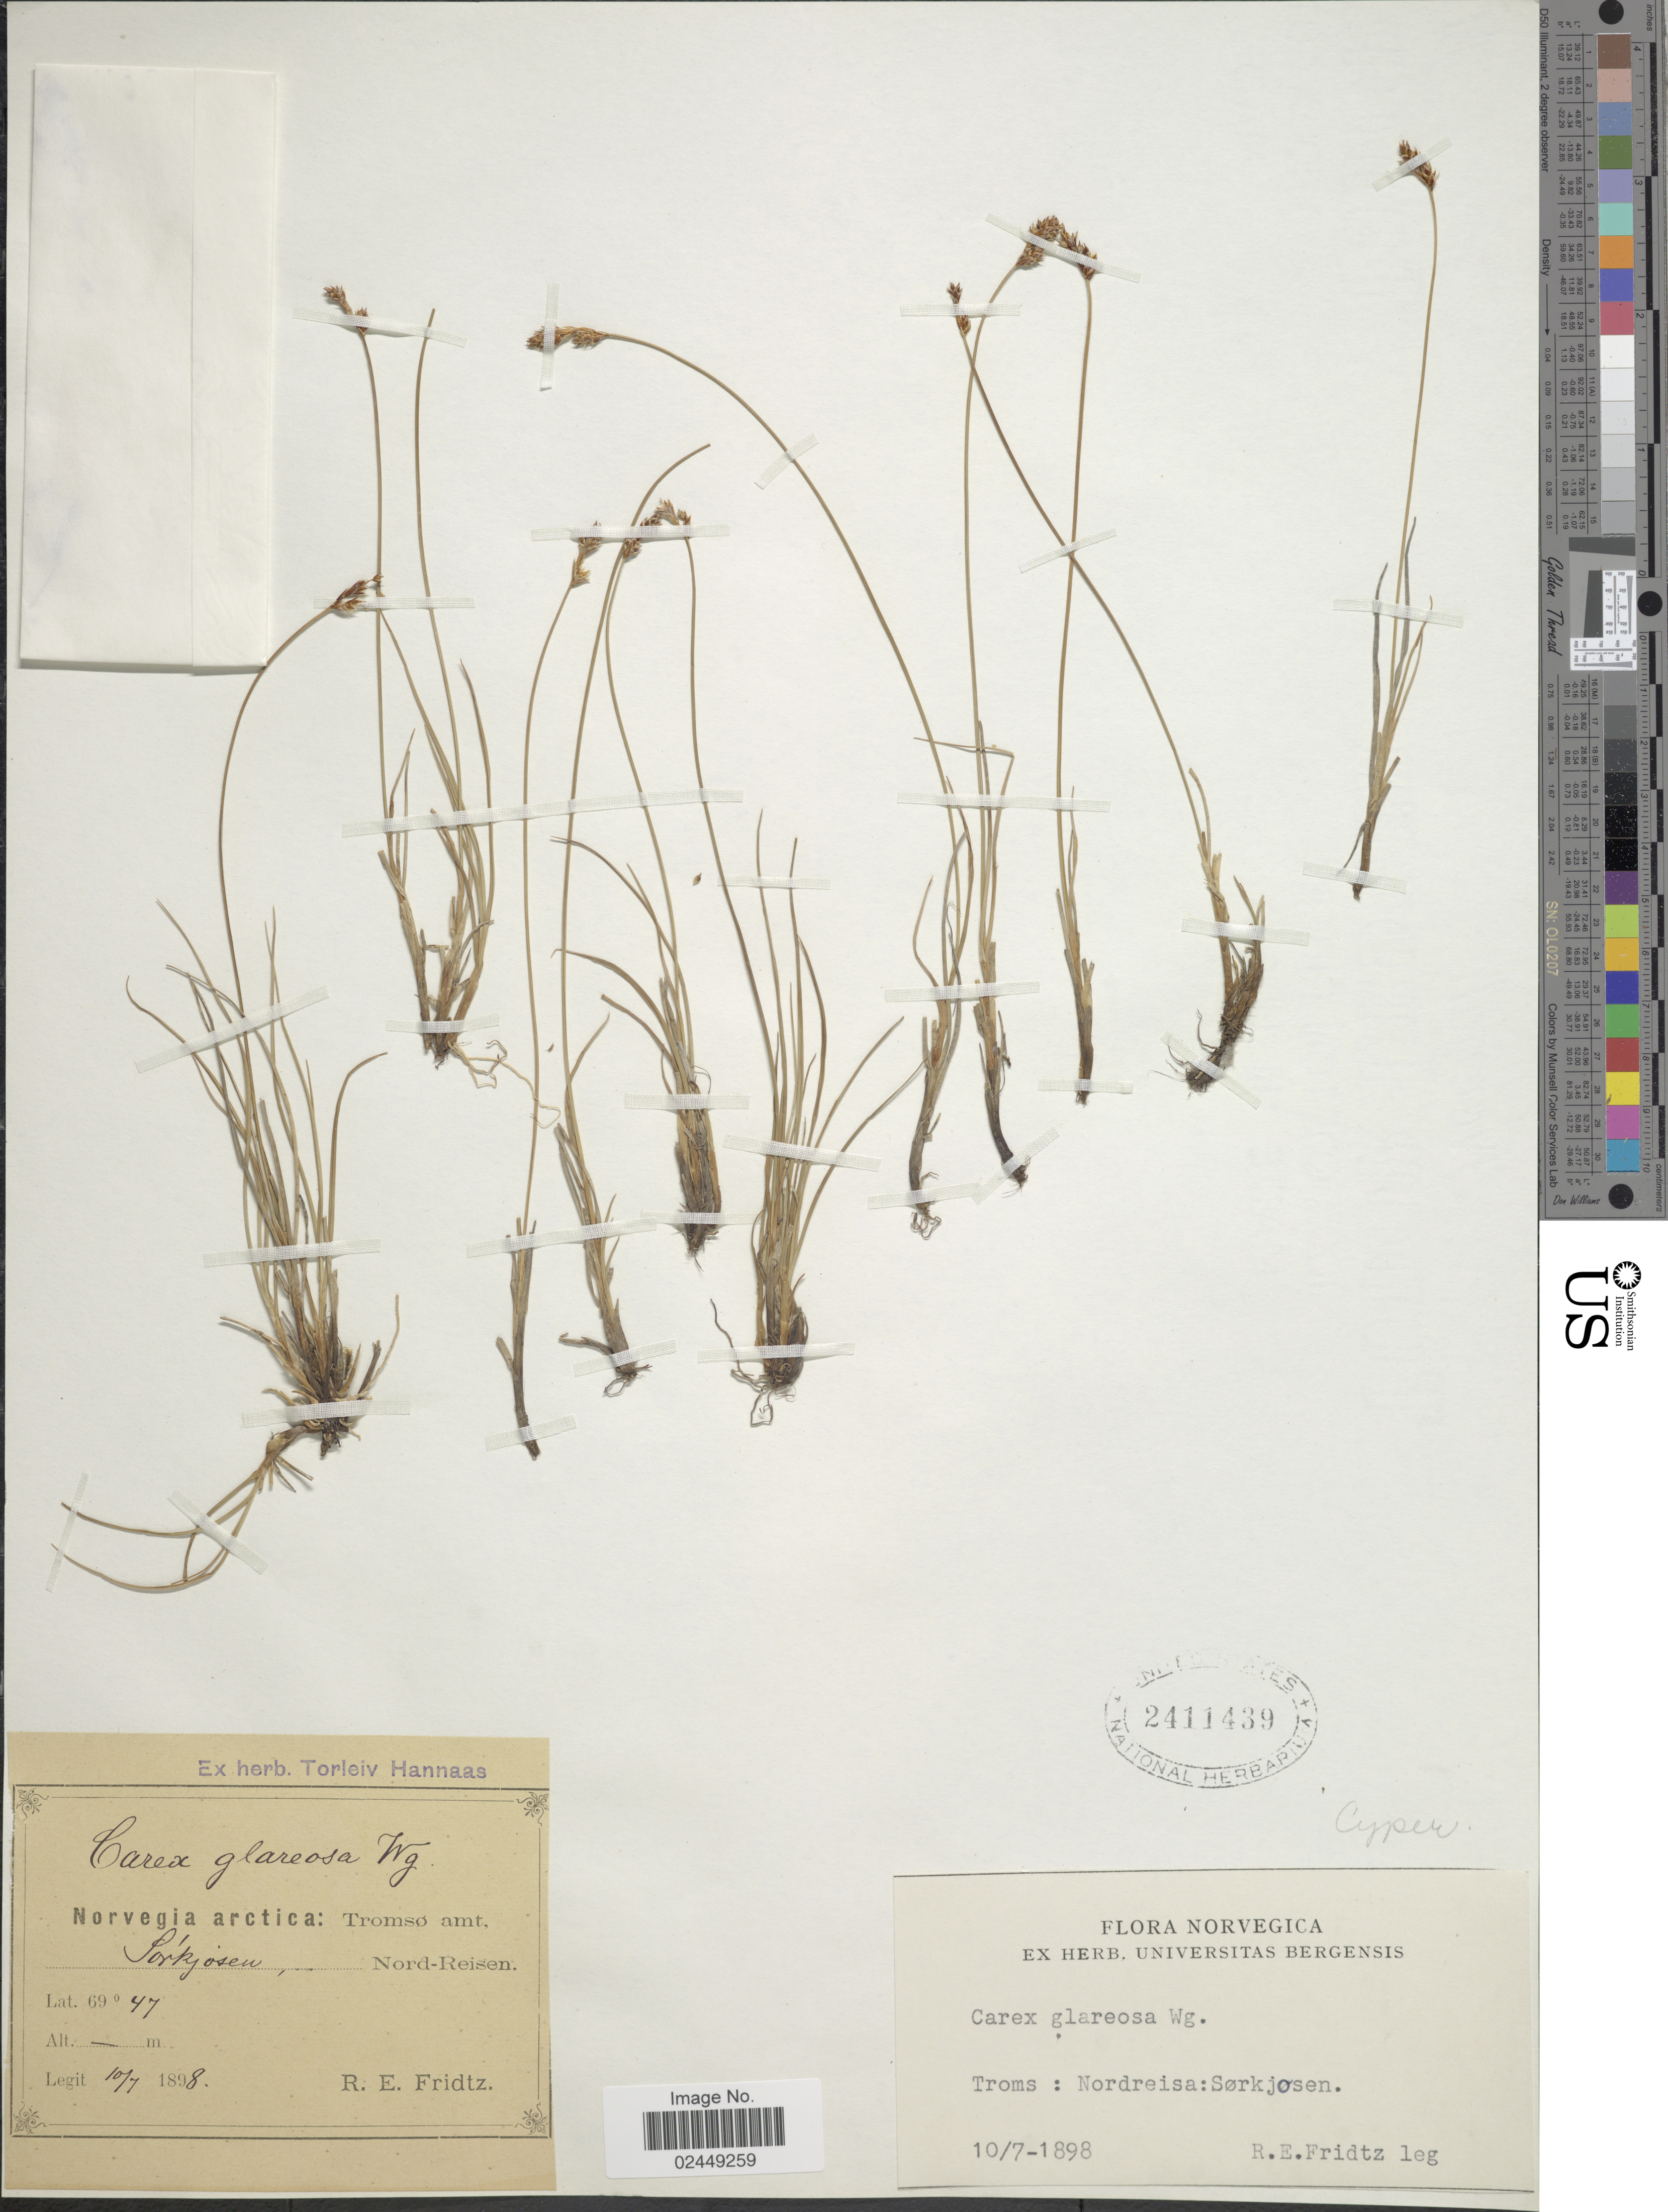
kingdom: Plantae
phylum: Tracheophyta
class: Liliopsida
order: Poales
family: Cyperaceae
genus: Carex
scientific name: Carex glareosa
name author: Schkuhr ex Wahlenb.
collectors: R. Fridtz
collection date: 1898-07-10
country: Norway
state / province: Troms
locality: Norvegia arctica: Tromso amt., Sorkjosen, Nord-Reisen, Nordreisa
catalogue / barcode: US 2411439